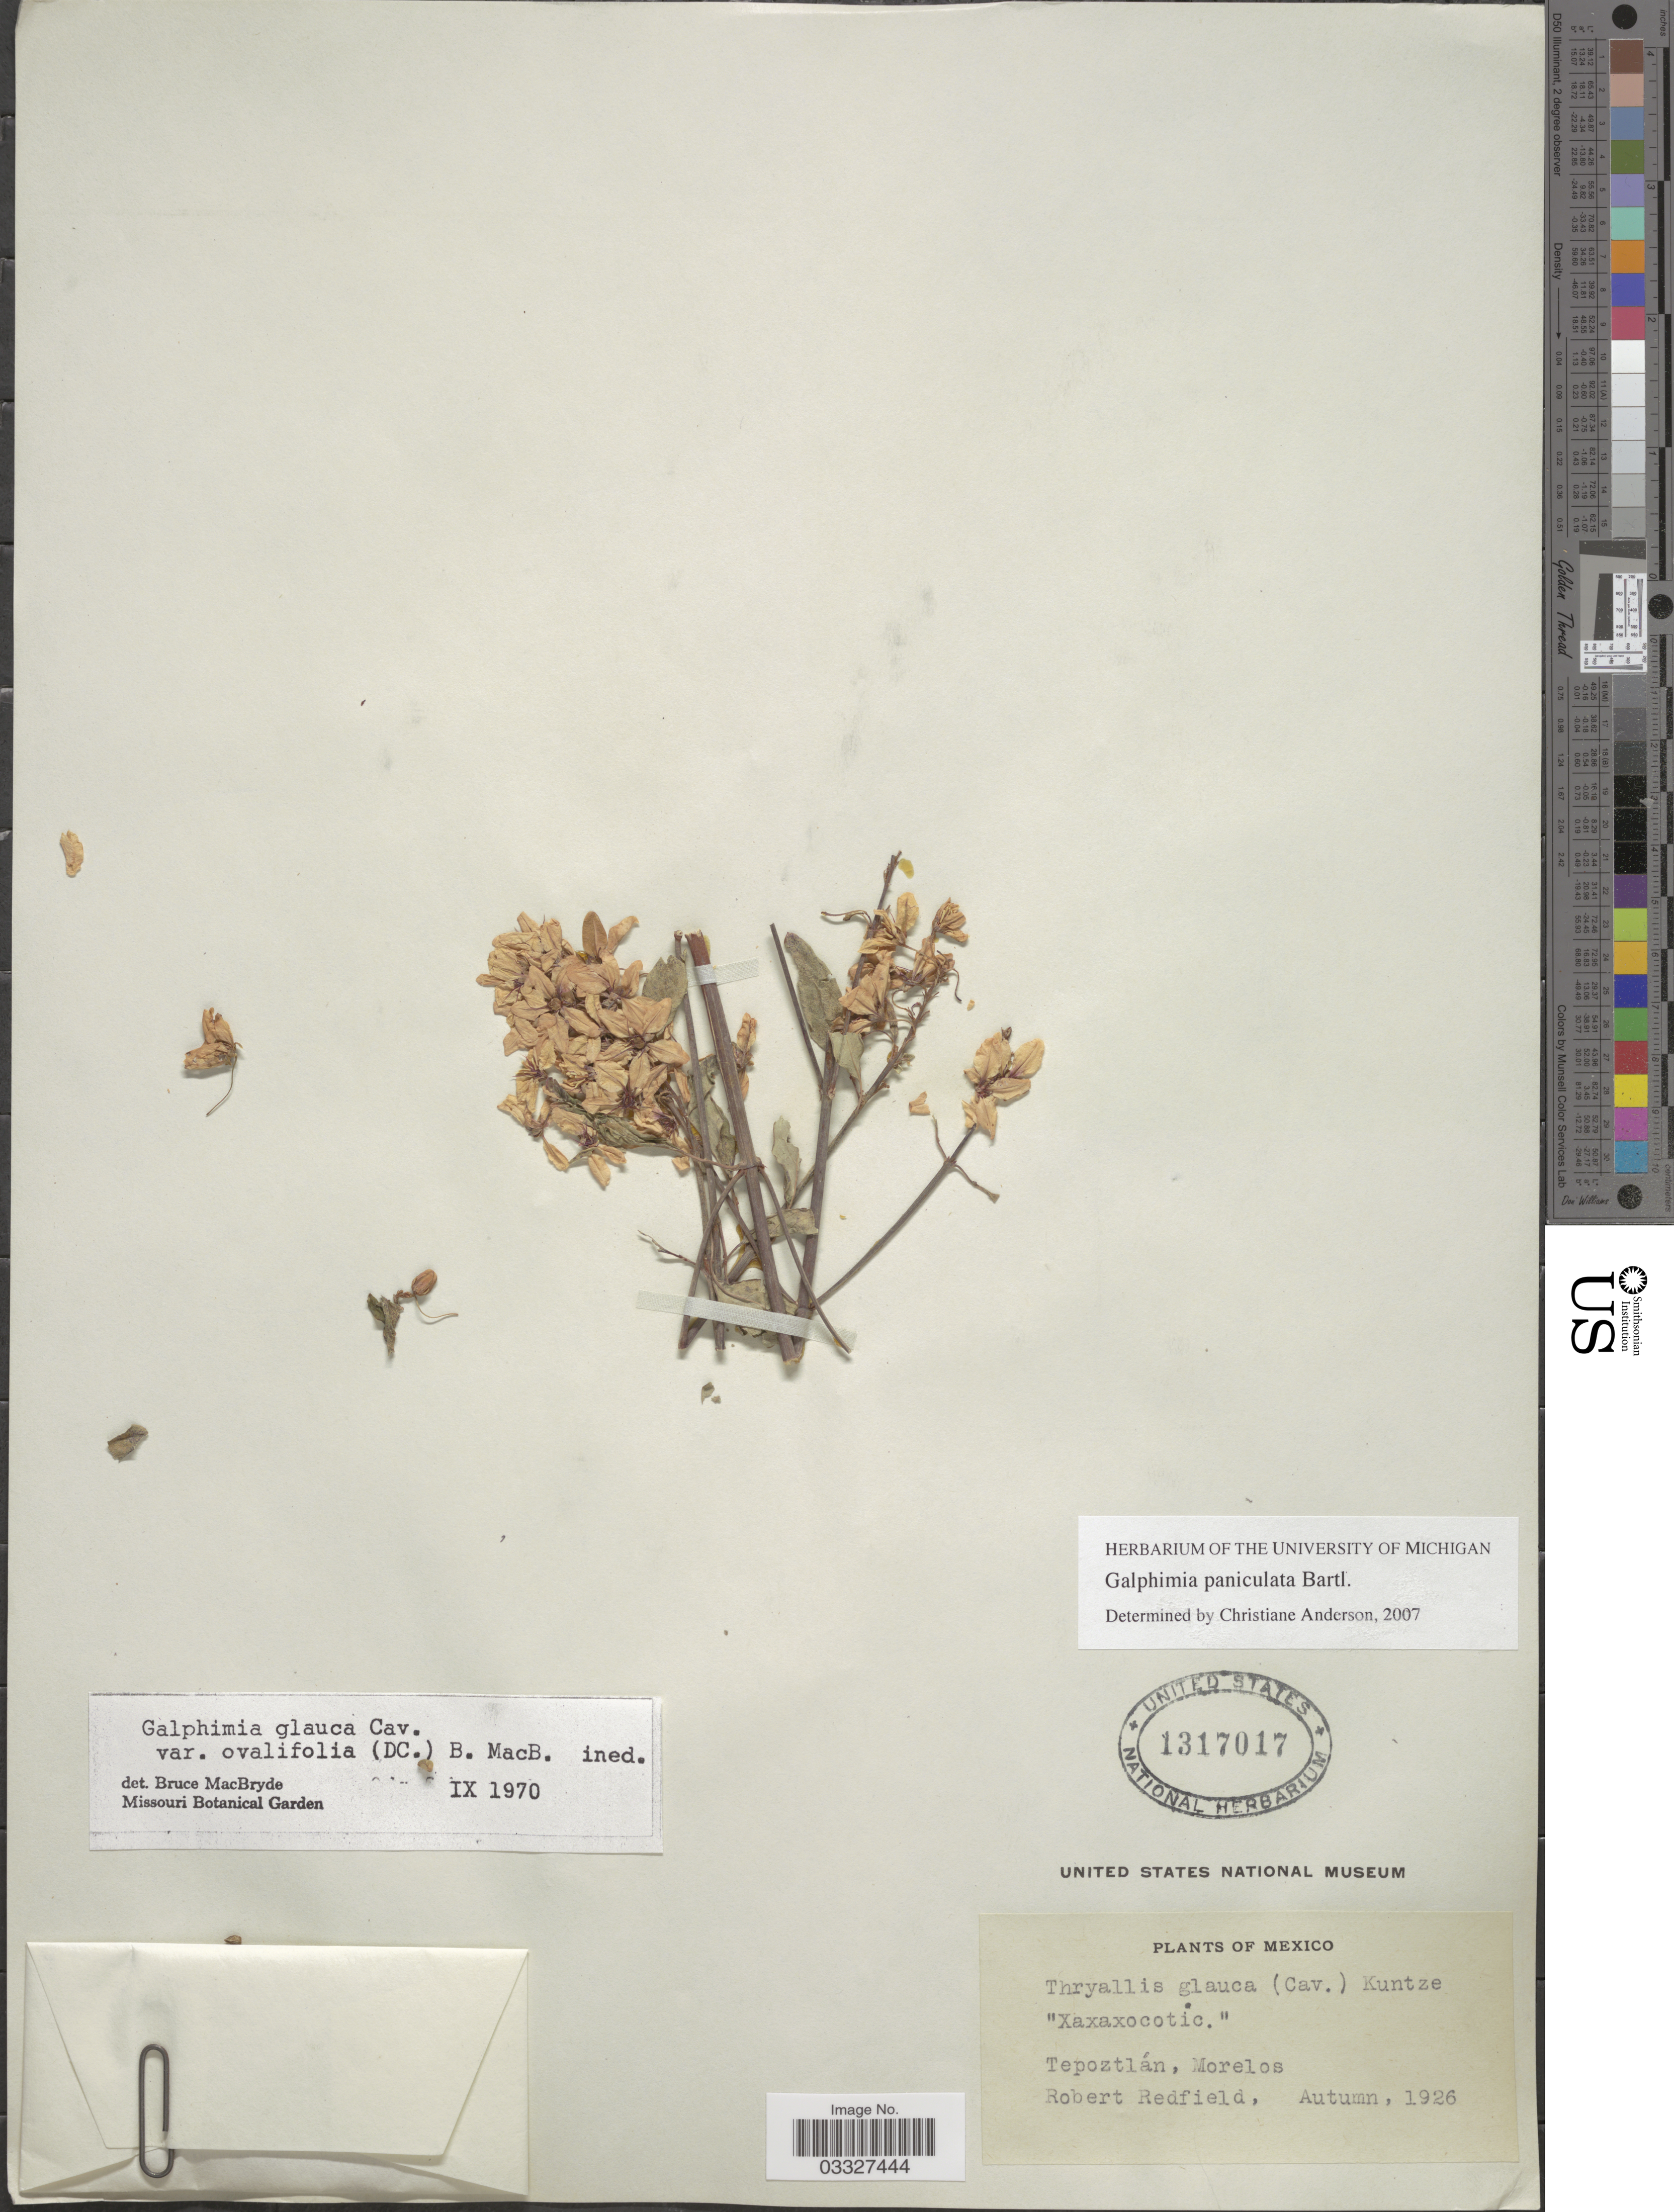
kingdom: Plantae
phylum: Tracheophyta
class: Magnoliopsida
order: Malpighiales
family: Malpighiaceae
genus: Galphimia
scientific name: Galphimia paniculata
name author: Bart.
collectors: R. Redfield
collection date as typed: Autumn, 1926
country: Mexico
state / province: Morelos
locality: Tepoztlán.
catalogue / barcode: US 1317017